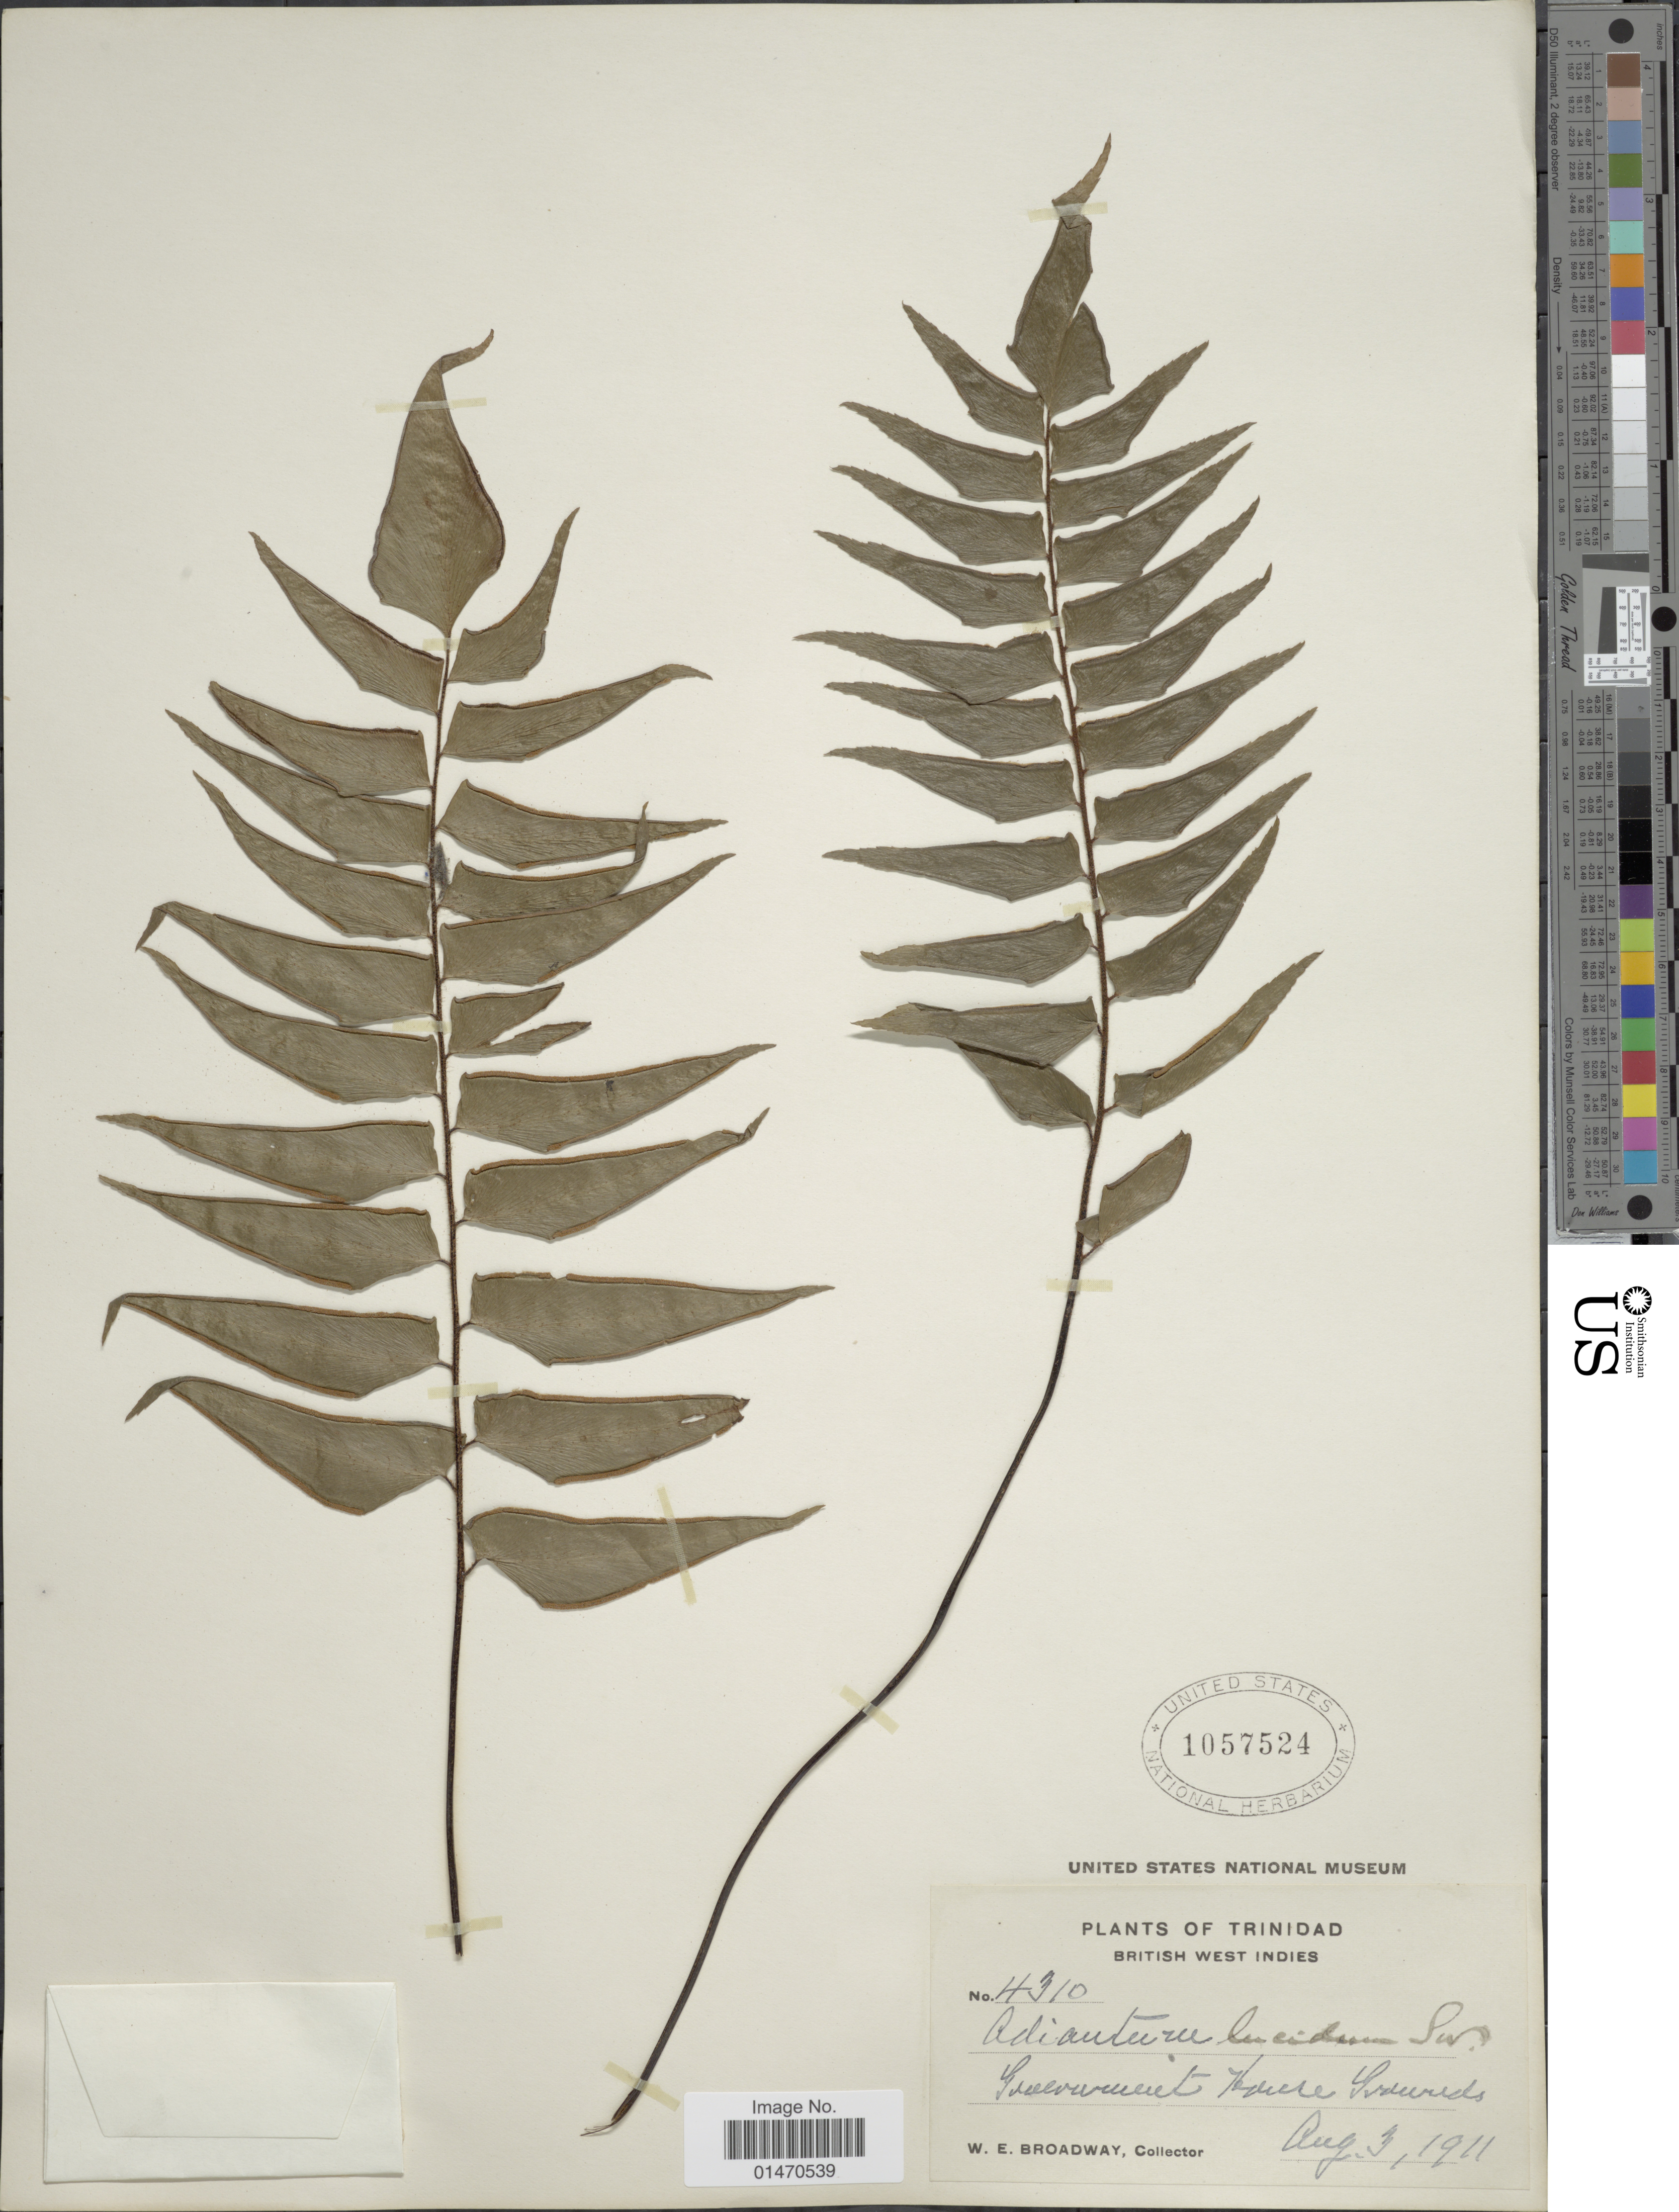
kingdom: Plantae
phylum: Tracheophyta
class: Polypodiopsida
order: Polypodiales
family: Pteridaceae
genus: Adiantum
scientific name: Adiantum lucidum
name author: (Cav.) Sw.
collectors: W. E. Broadway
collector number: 4310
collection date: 1911-08-03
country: Trinidad and Tobago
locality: Trinidad, British West Indies, Government House Grounds.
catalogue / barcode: US 1057524